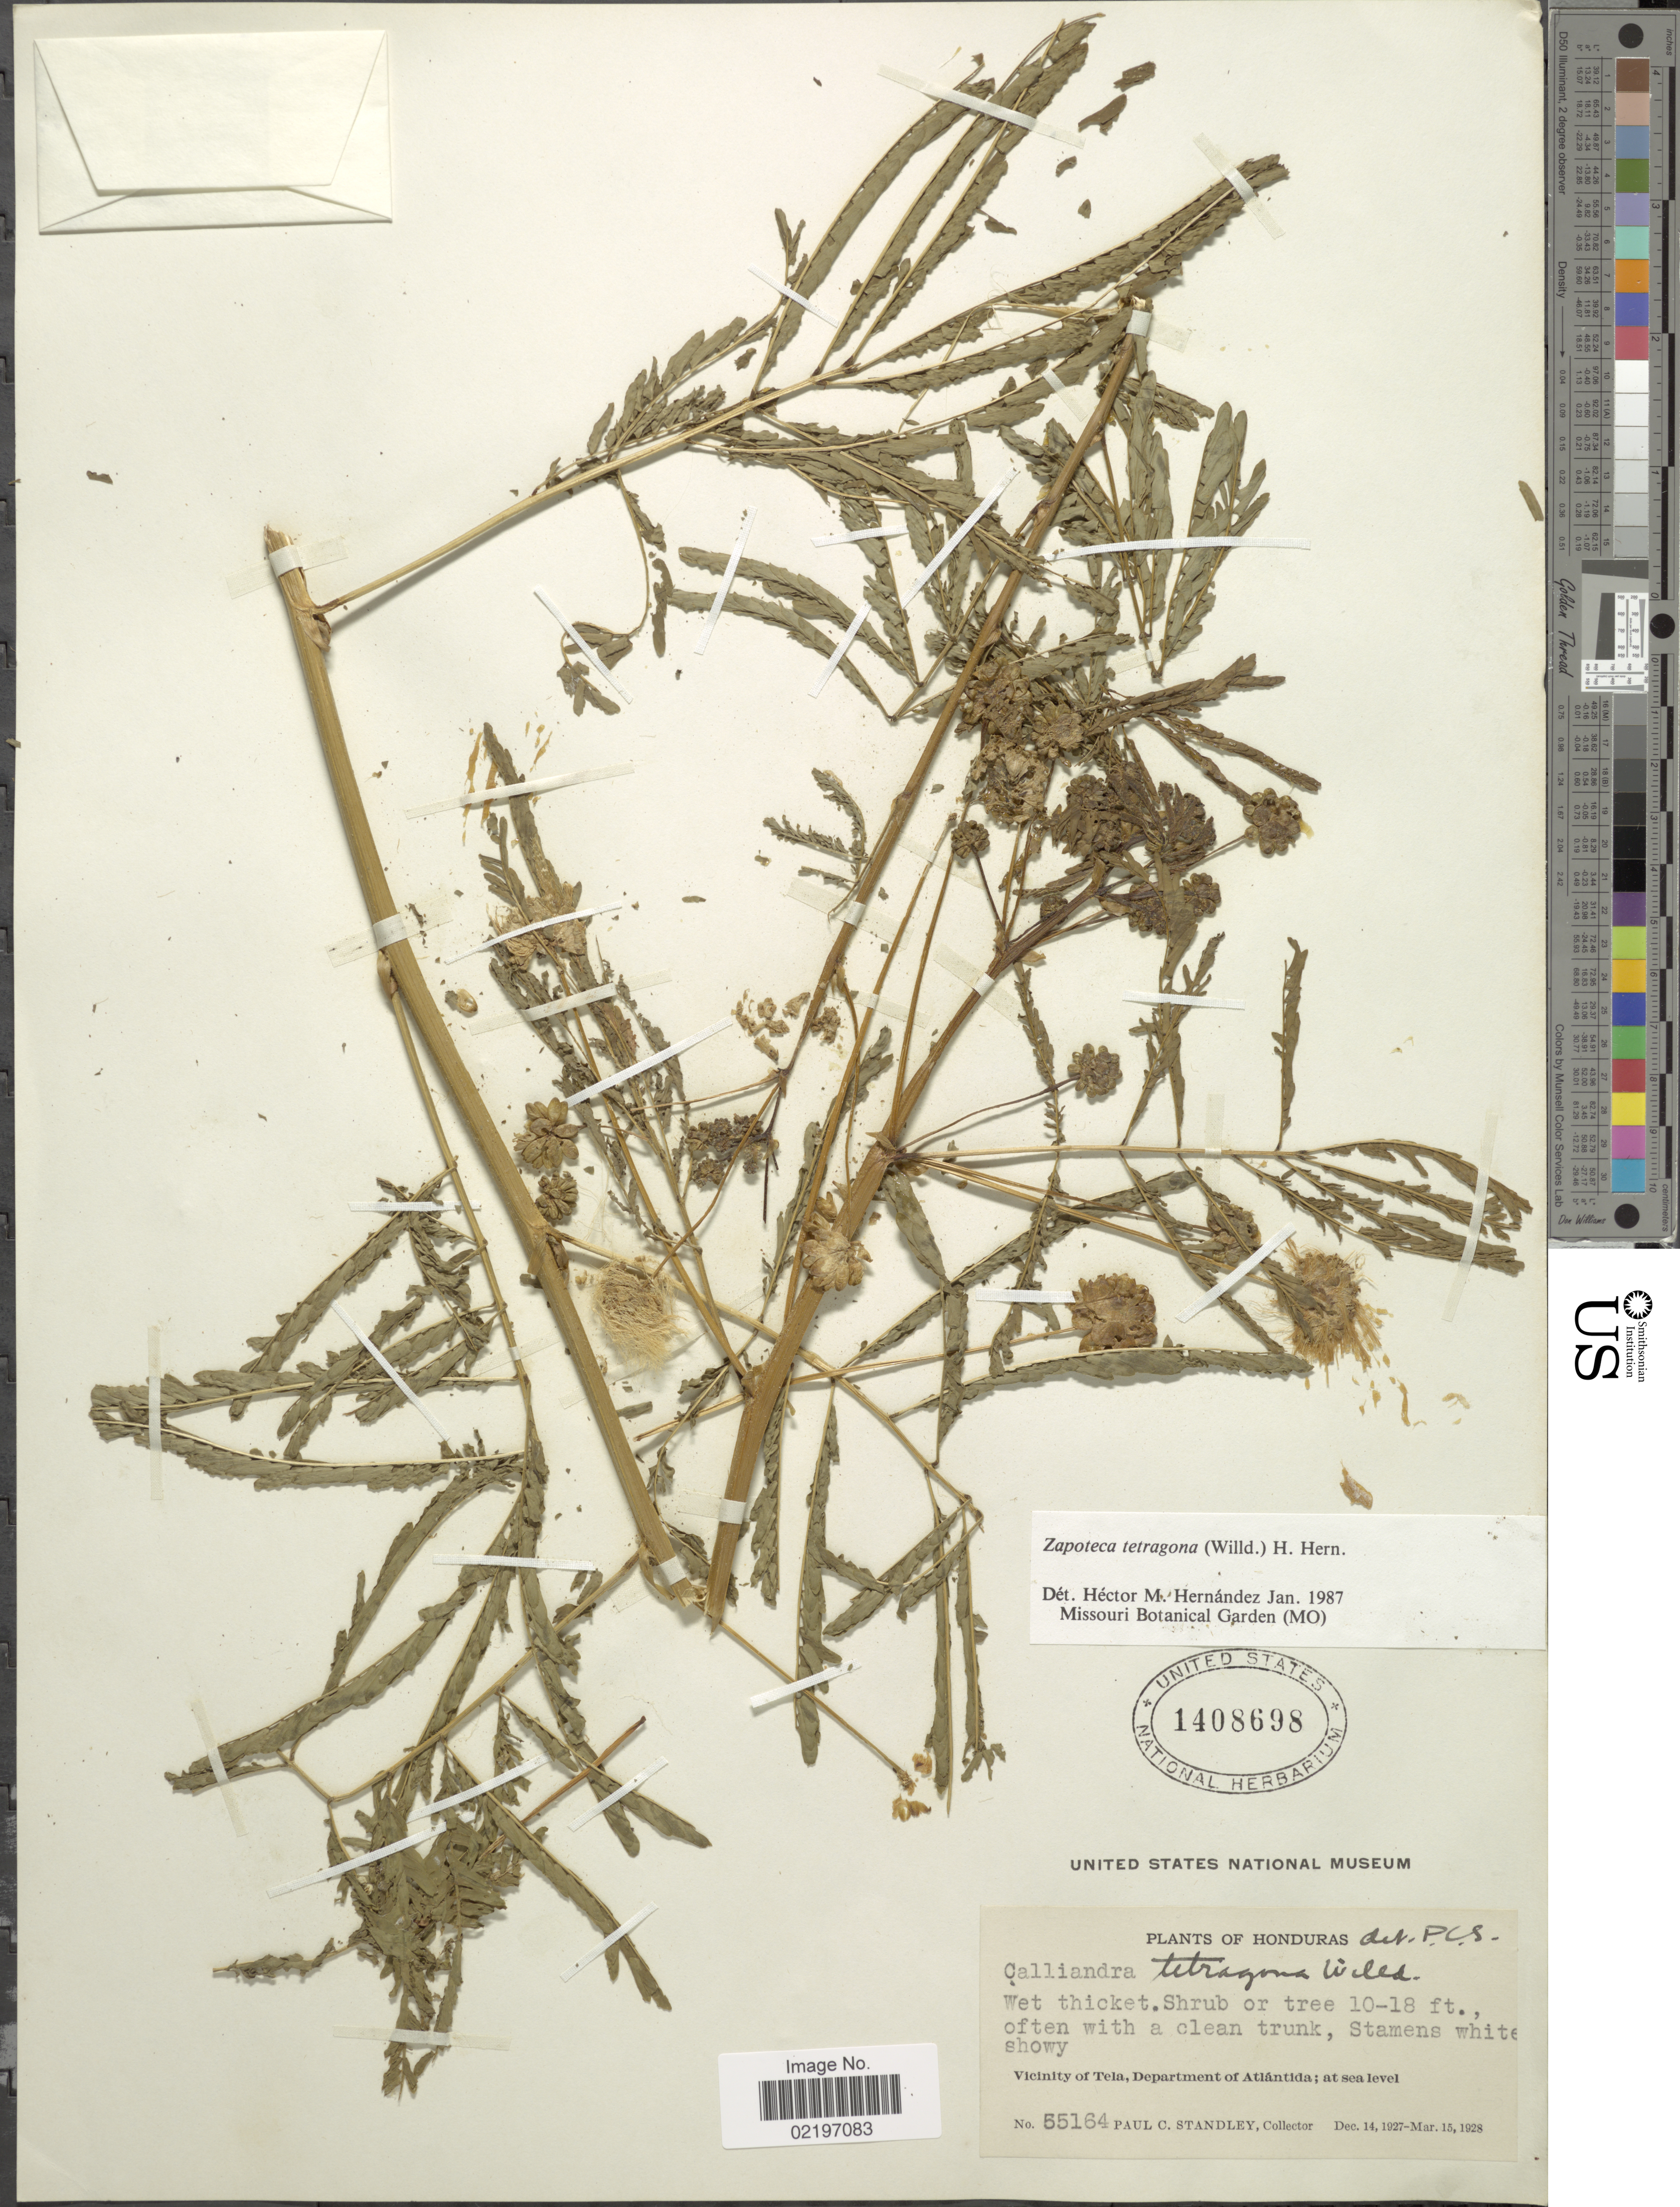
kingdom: Plantae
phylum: Tracheophyta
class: Magnoliopsida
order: Fabales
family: Fabaceae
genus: Zapoteca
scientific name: Zapoteca tetragona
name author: (Willd.) H.M. Hern.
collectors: P. C. Standley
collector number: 55164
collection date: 1927-12-14/1928-03-15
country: Honduras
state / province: Atlántida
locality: Vicinity of Tela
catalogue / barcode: US 1408698